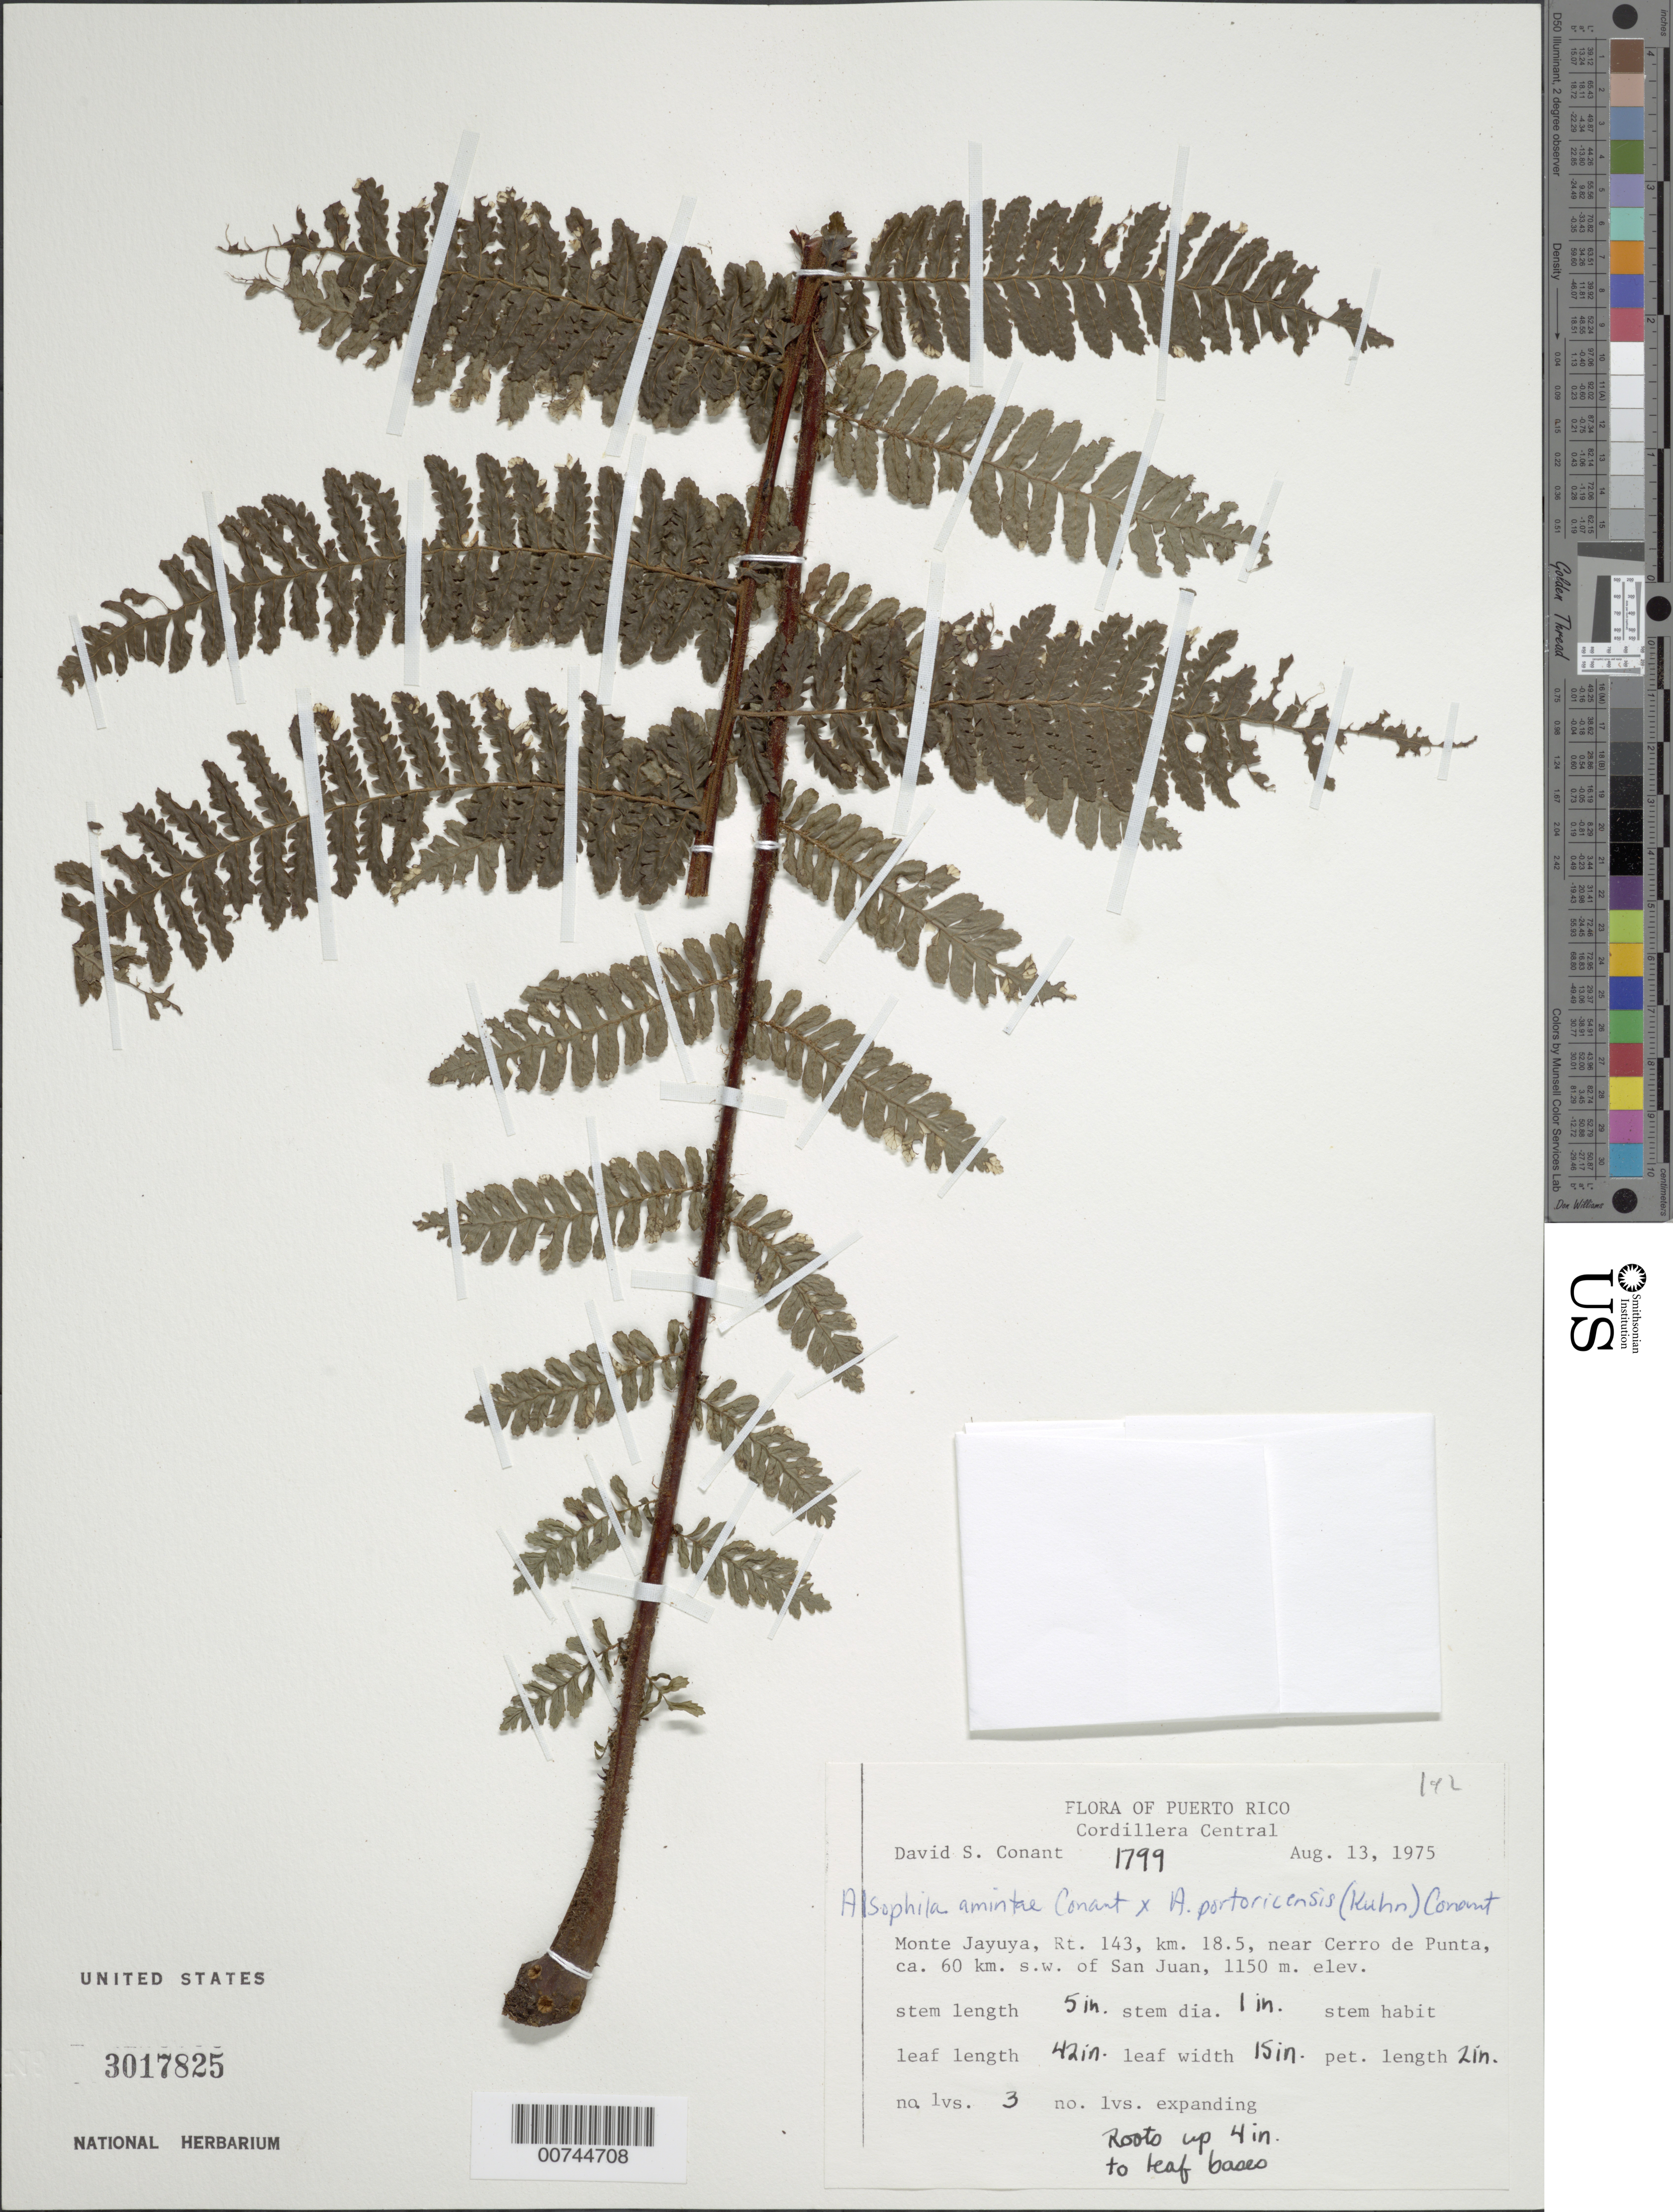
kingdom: Plantae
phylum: Tracheophyta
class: Polypodiopsida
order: Cyatheales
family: Cyatheaceae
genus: Alsophila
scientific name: Alsophila minor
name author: (D.C. Eaton) R.M. Tryon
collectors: D. S. Conant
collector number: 1799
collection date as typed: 13 Aug 1975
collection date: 1975-08-13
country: Puerto Rico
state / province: Jayuya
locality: Cordillera Central, Monte Jayuya, Rt. 143, km 18.5, near Cerro de Punta, ca. 60 km SW of San Juan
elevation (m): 1150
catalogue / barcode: US 3017825